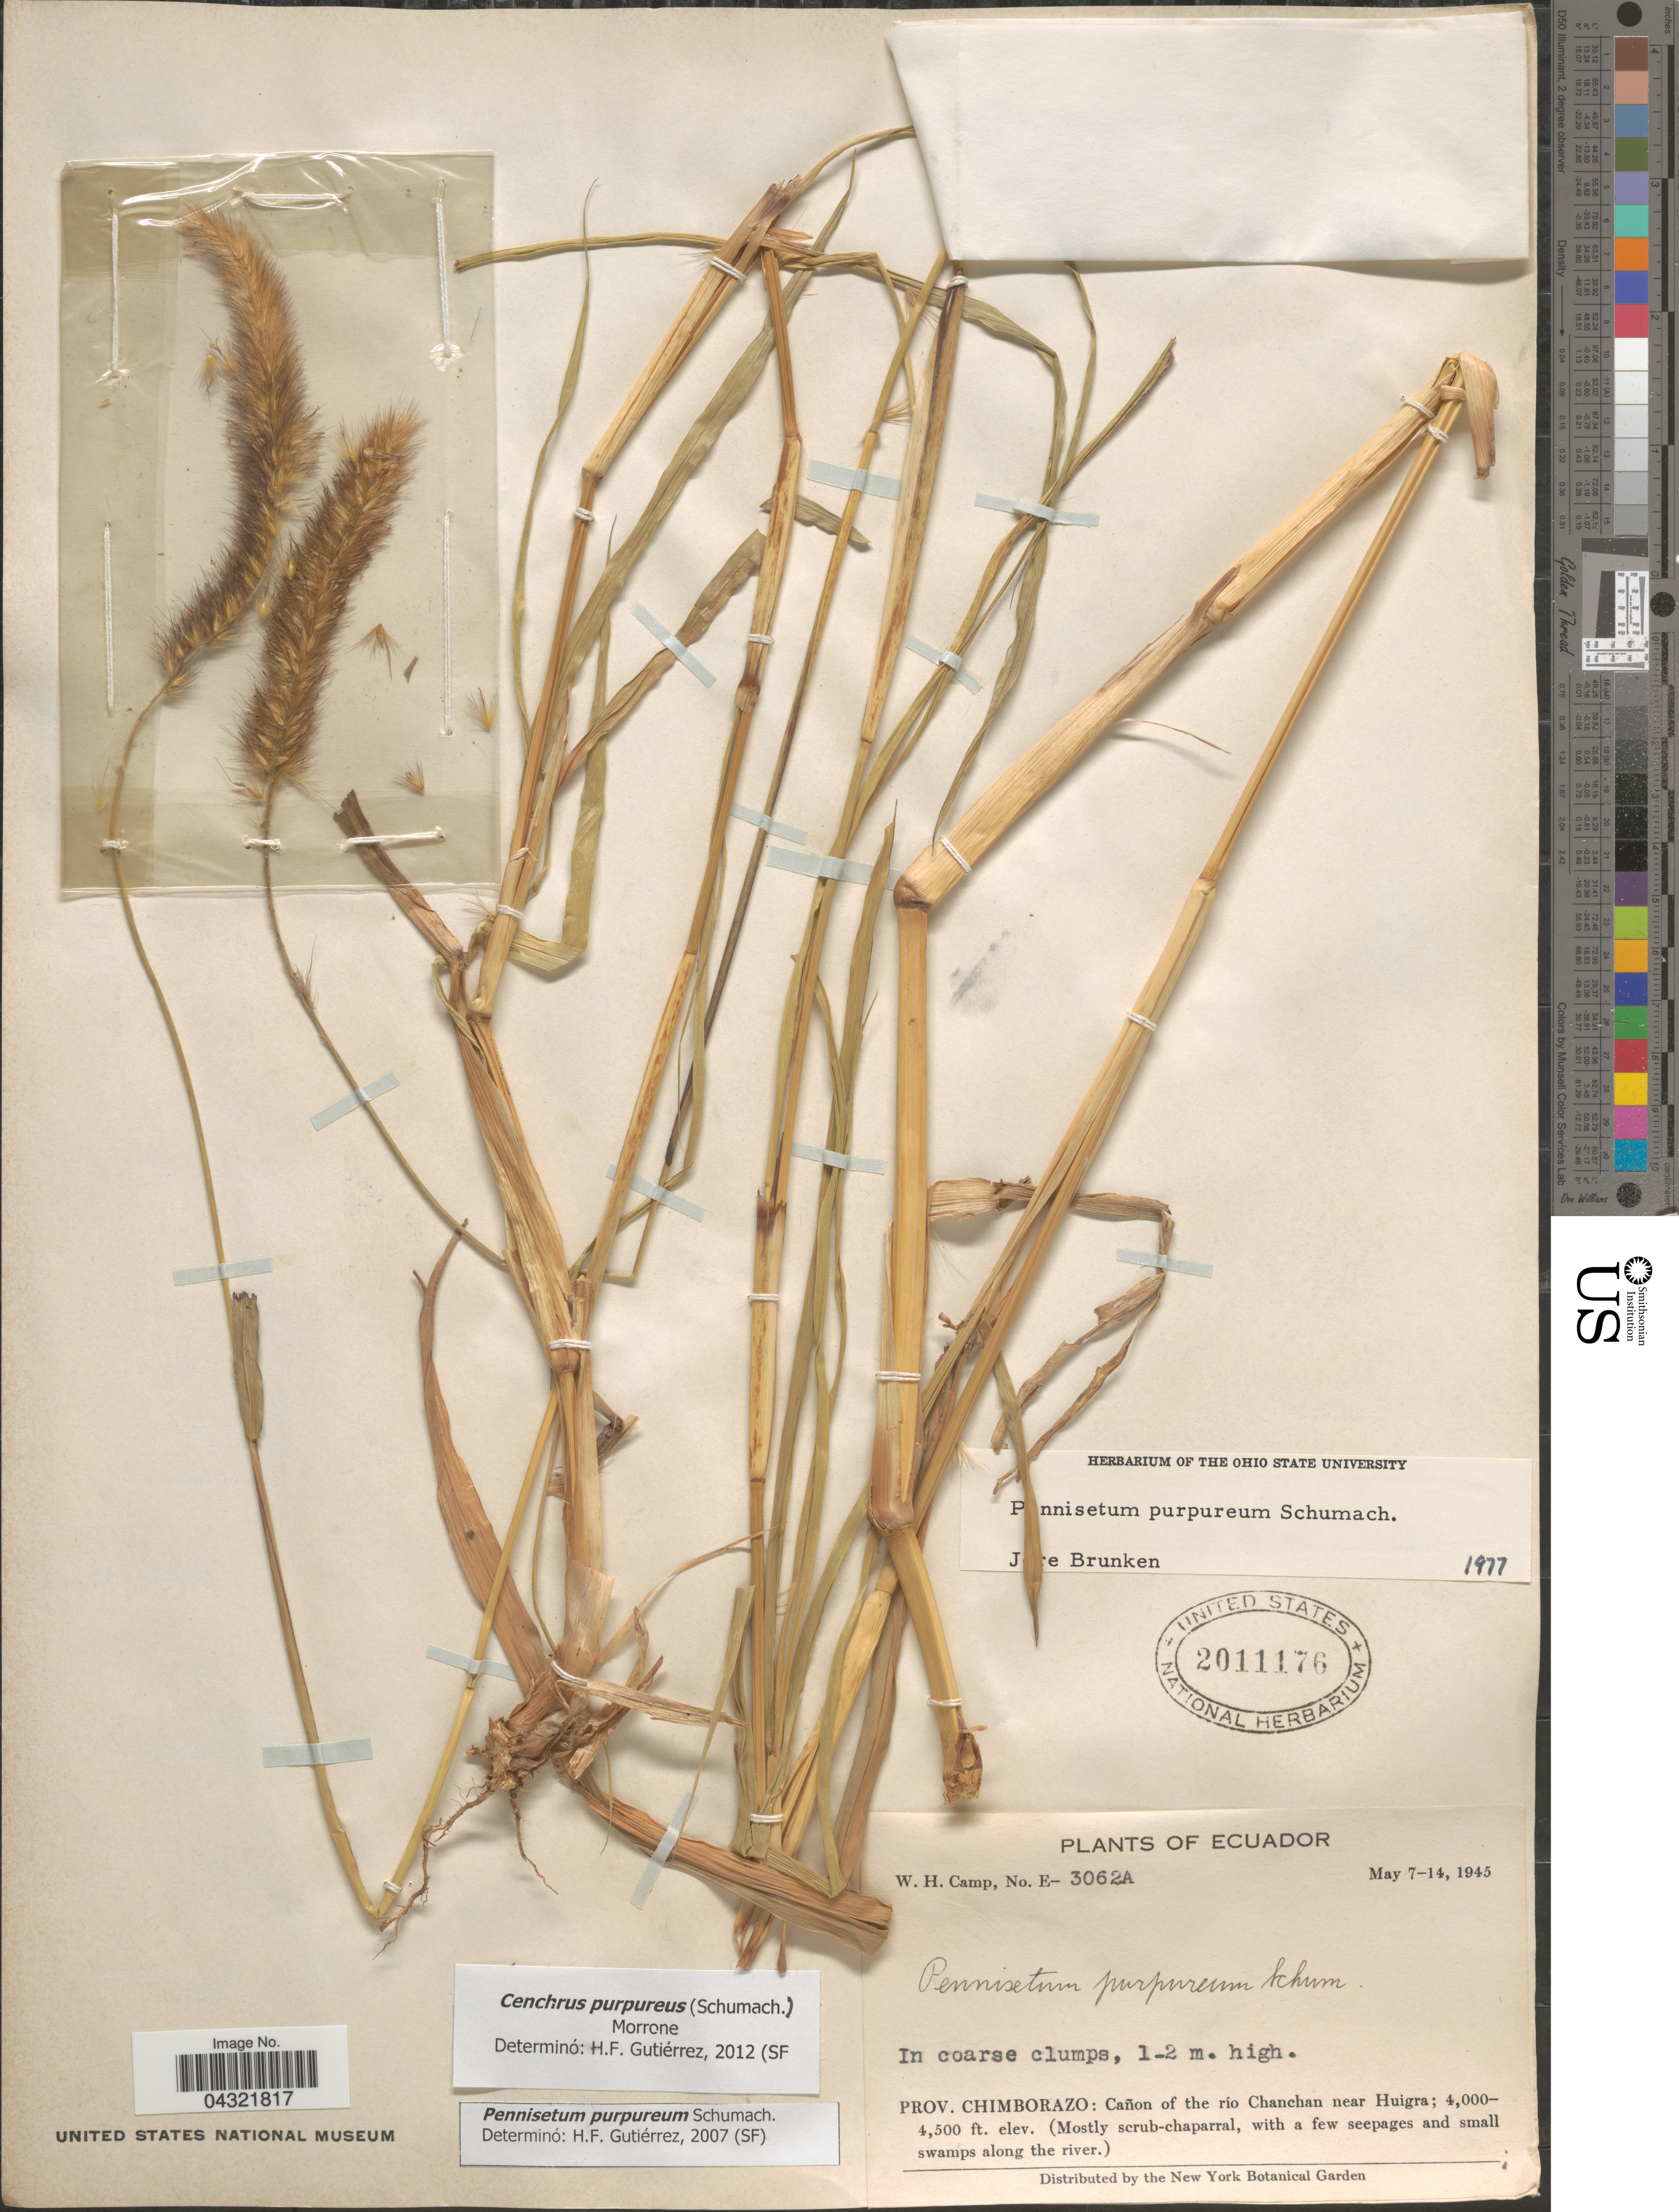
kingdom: Plantae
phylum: Tracheophyta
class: Liliopsida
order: Poales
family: Poaceae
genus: Cenchrus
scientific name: Cenchrus purpureus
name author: (Schumach.) Morrone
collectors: W. H. Camp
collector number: E-3062A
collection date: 1945-05-07/1945-05-14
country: Ecuador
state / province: Chimborazo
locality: Cañon of the río Chanchan near Huigra. (Mostly scrub-chaparral, with a few seepages and small swamps along the river).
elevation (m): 1219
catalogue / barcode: US 2011176